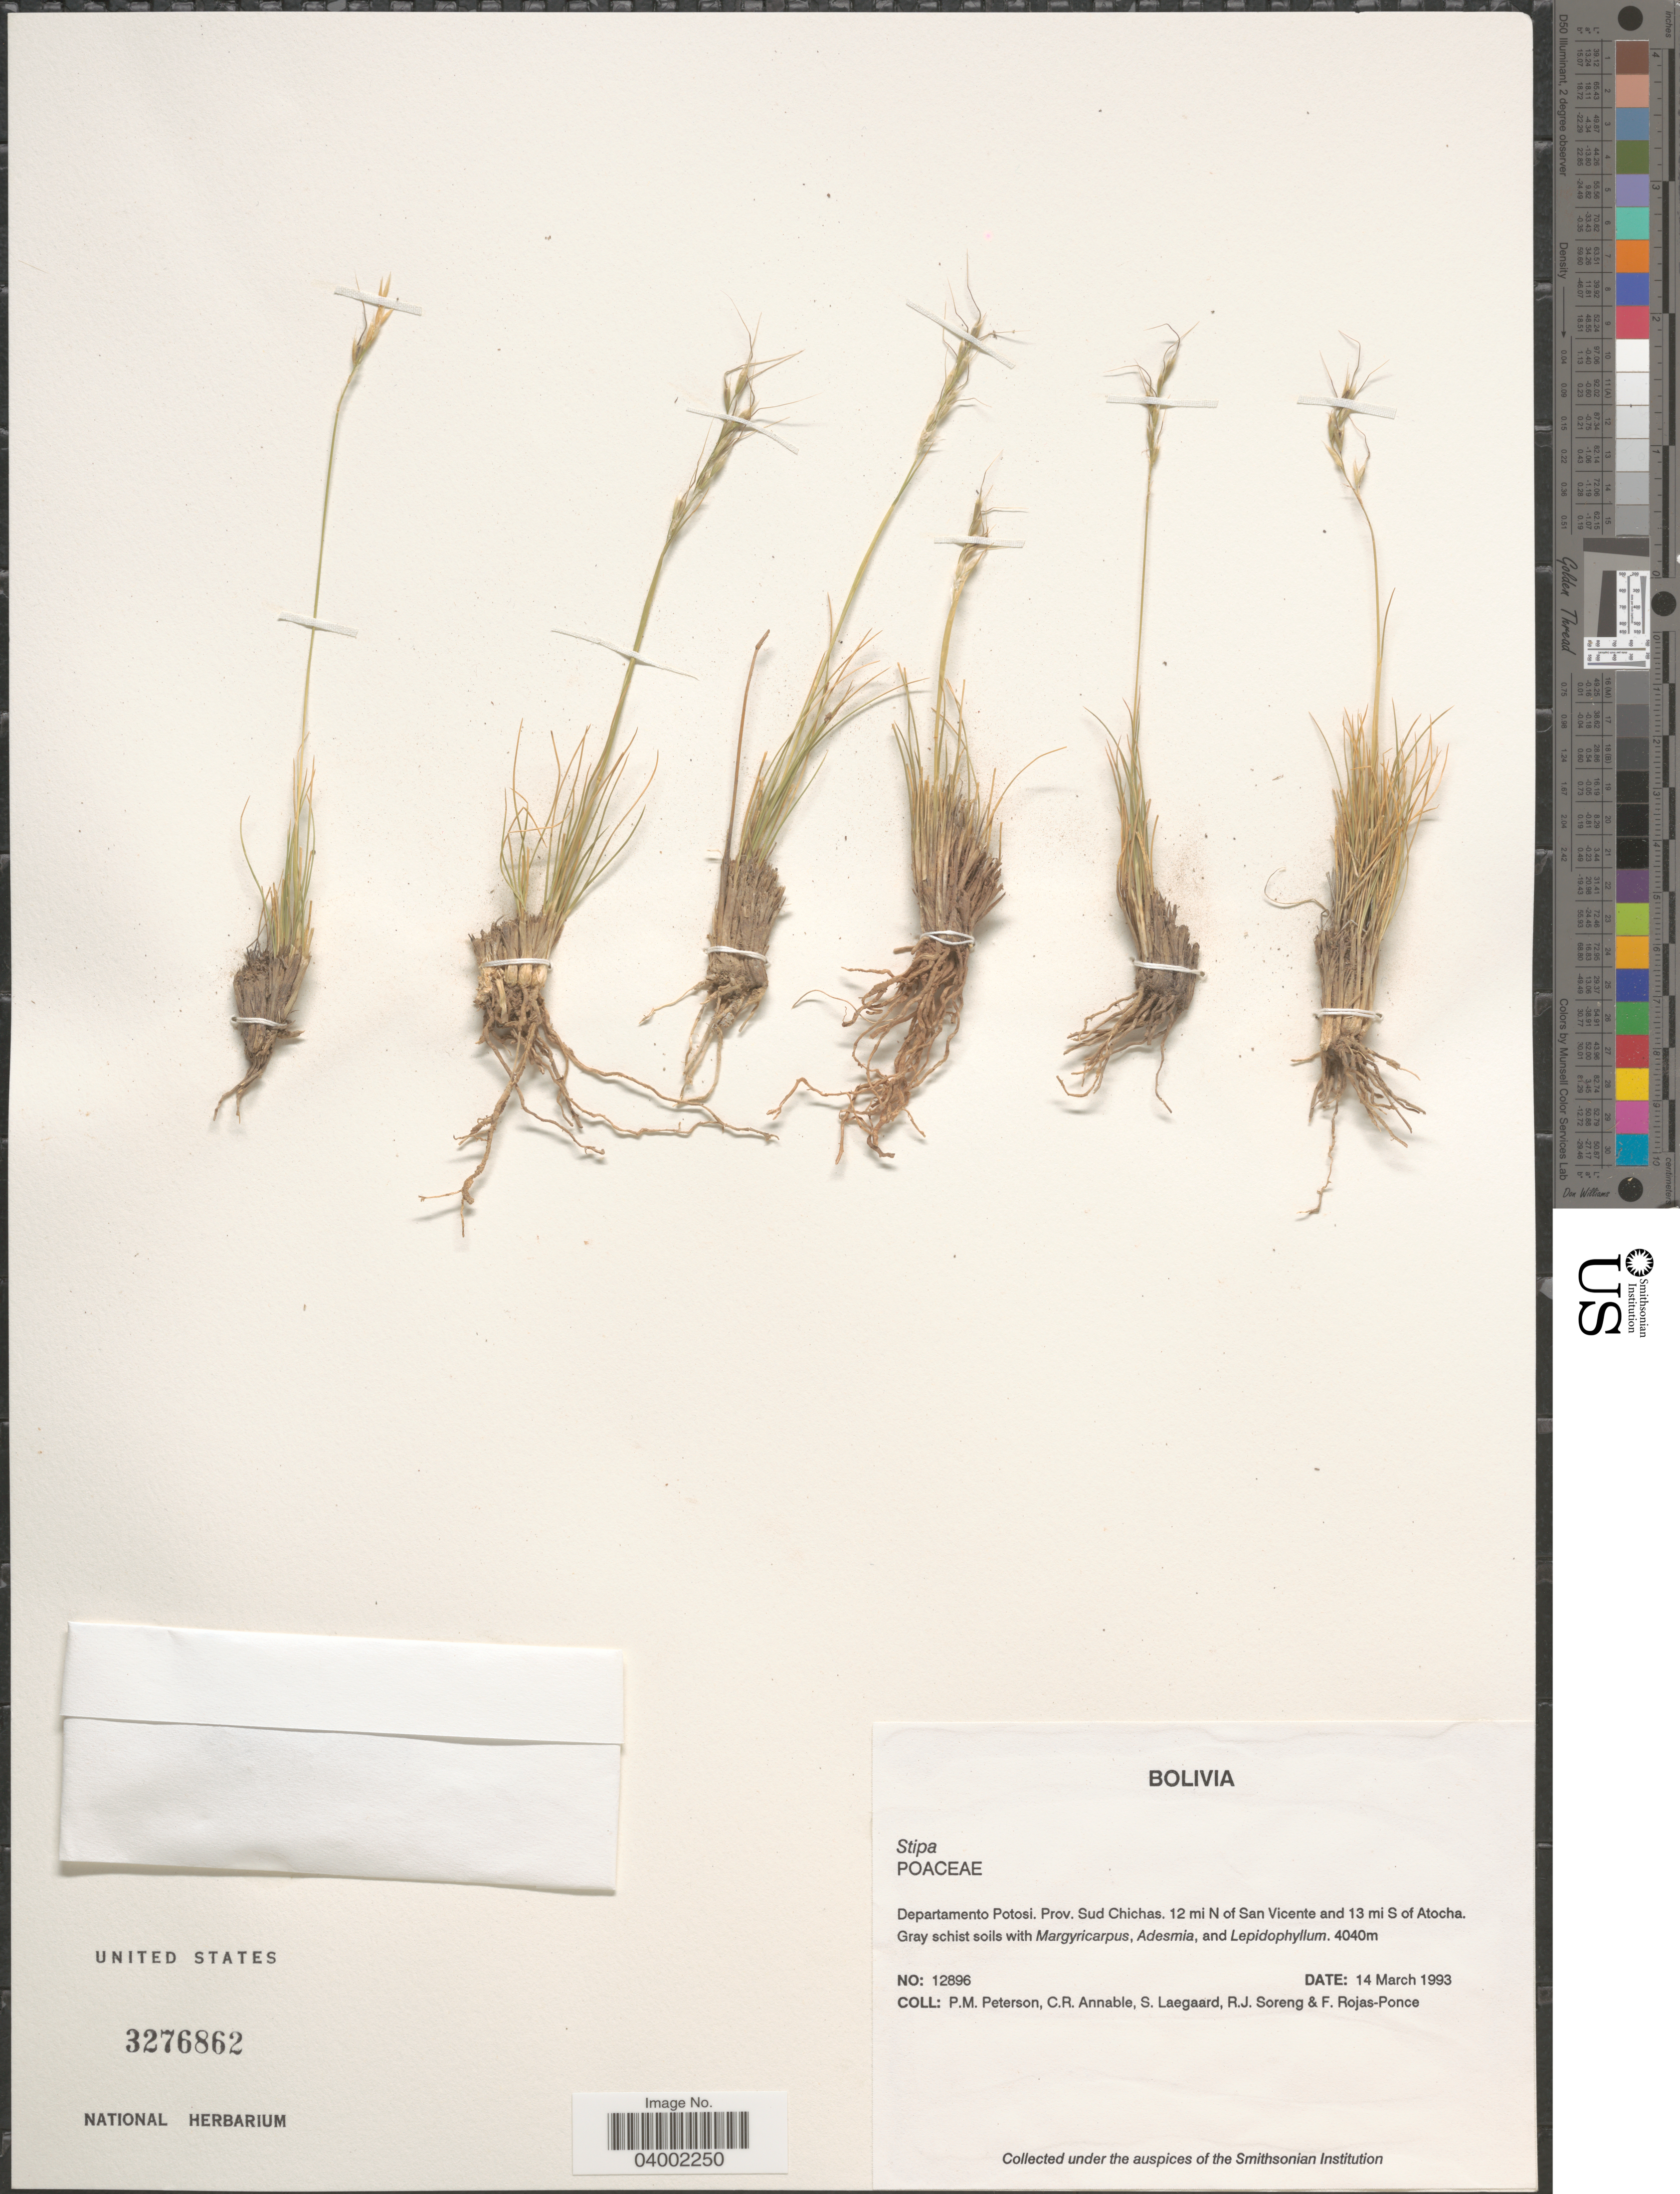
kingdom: Plantae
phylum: Tracheophyta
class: Liliopsida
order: Poales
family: Poaceae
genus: Piptochaetium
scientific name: Piptochaetium sp.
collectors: P. M. Peterson, C. R. Annable, S. Lægaard, R. J. Soreng & F. Rojas-Ponce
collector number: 12896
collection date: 1993-03-14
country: Bolivia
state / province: Potosi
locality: Departamento Potosi. Prov. Sud Chichas. 12 mi N of San Vicente and 13 mi S of Atocha.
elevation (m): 4040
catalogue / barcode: US 3276862